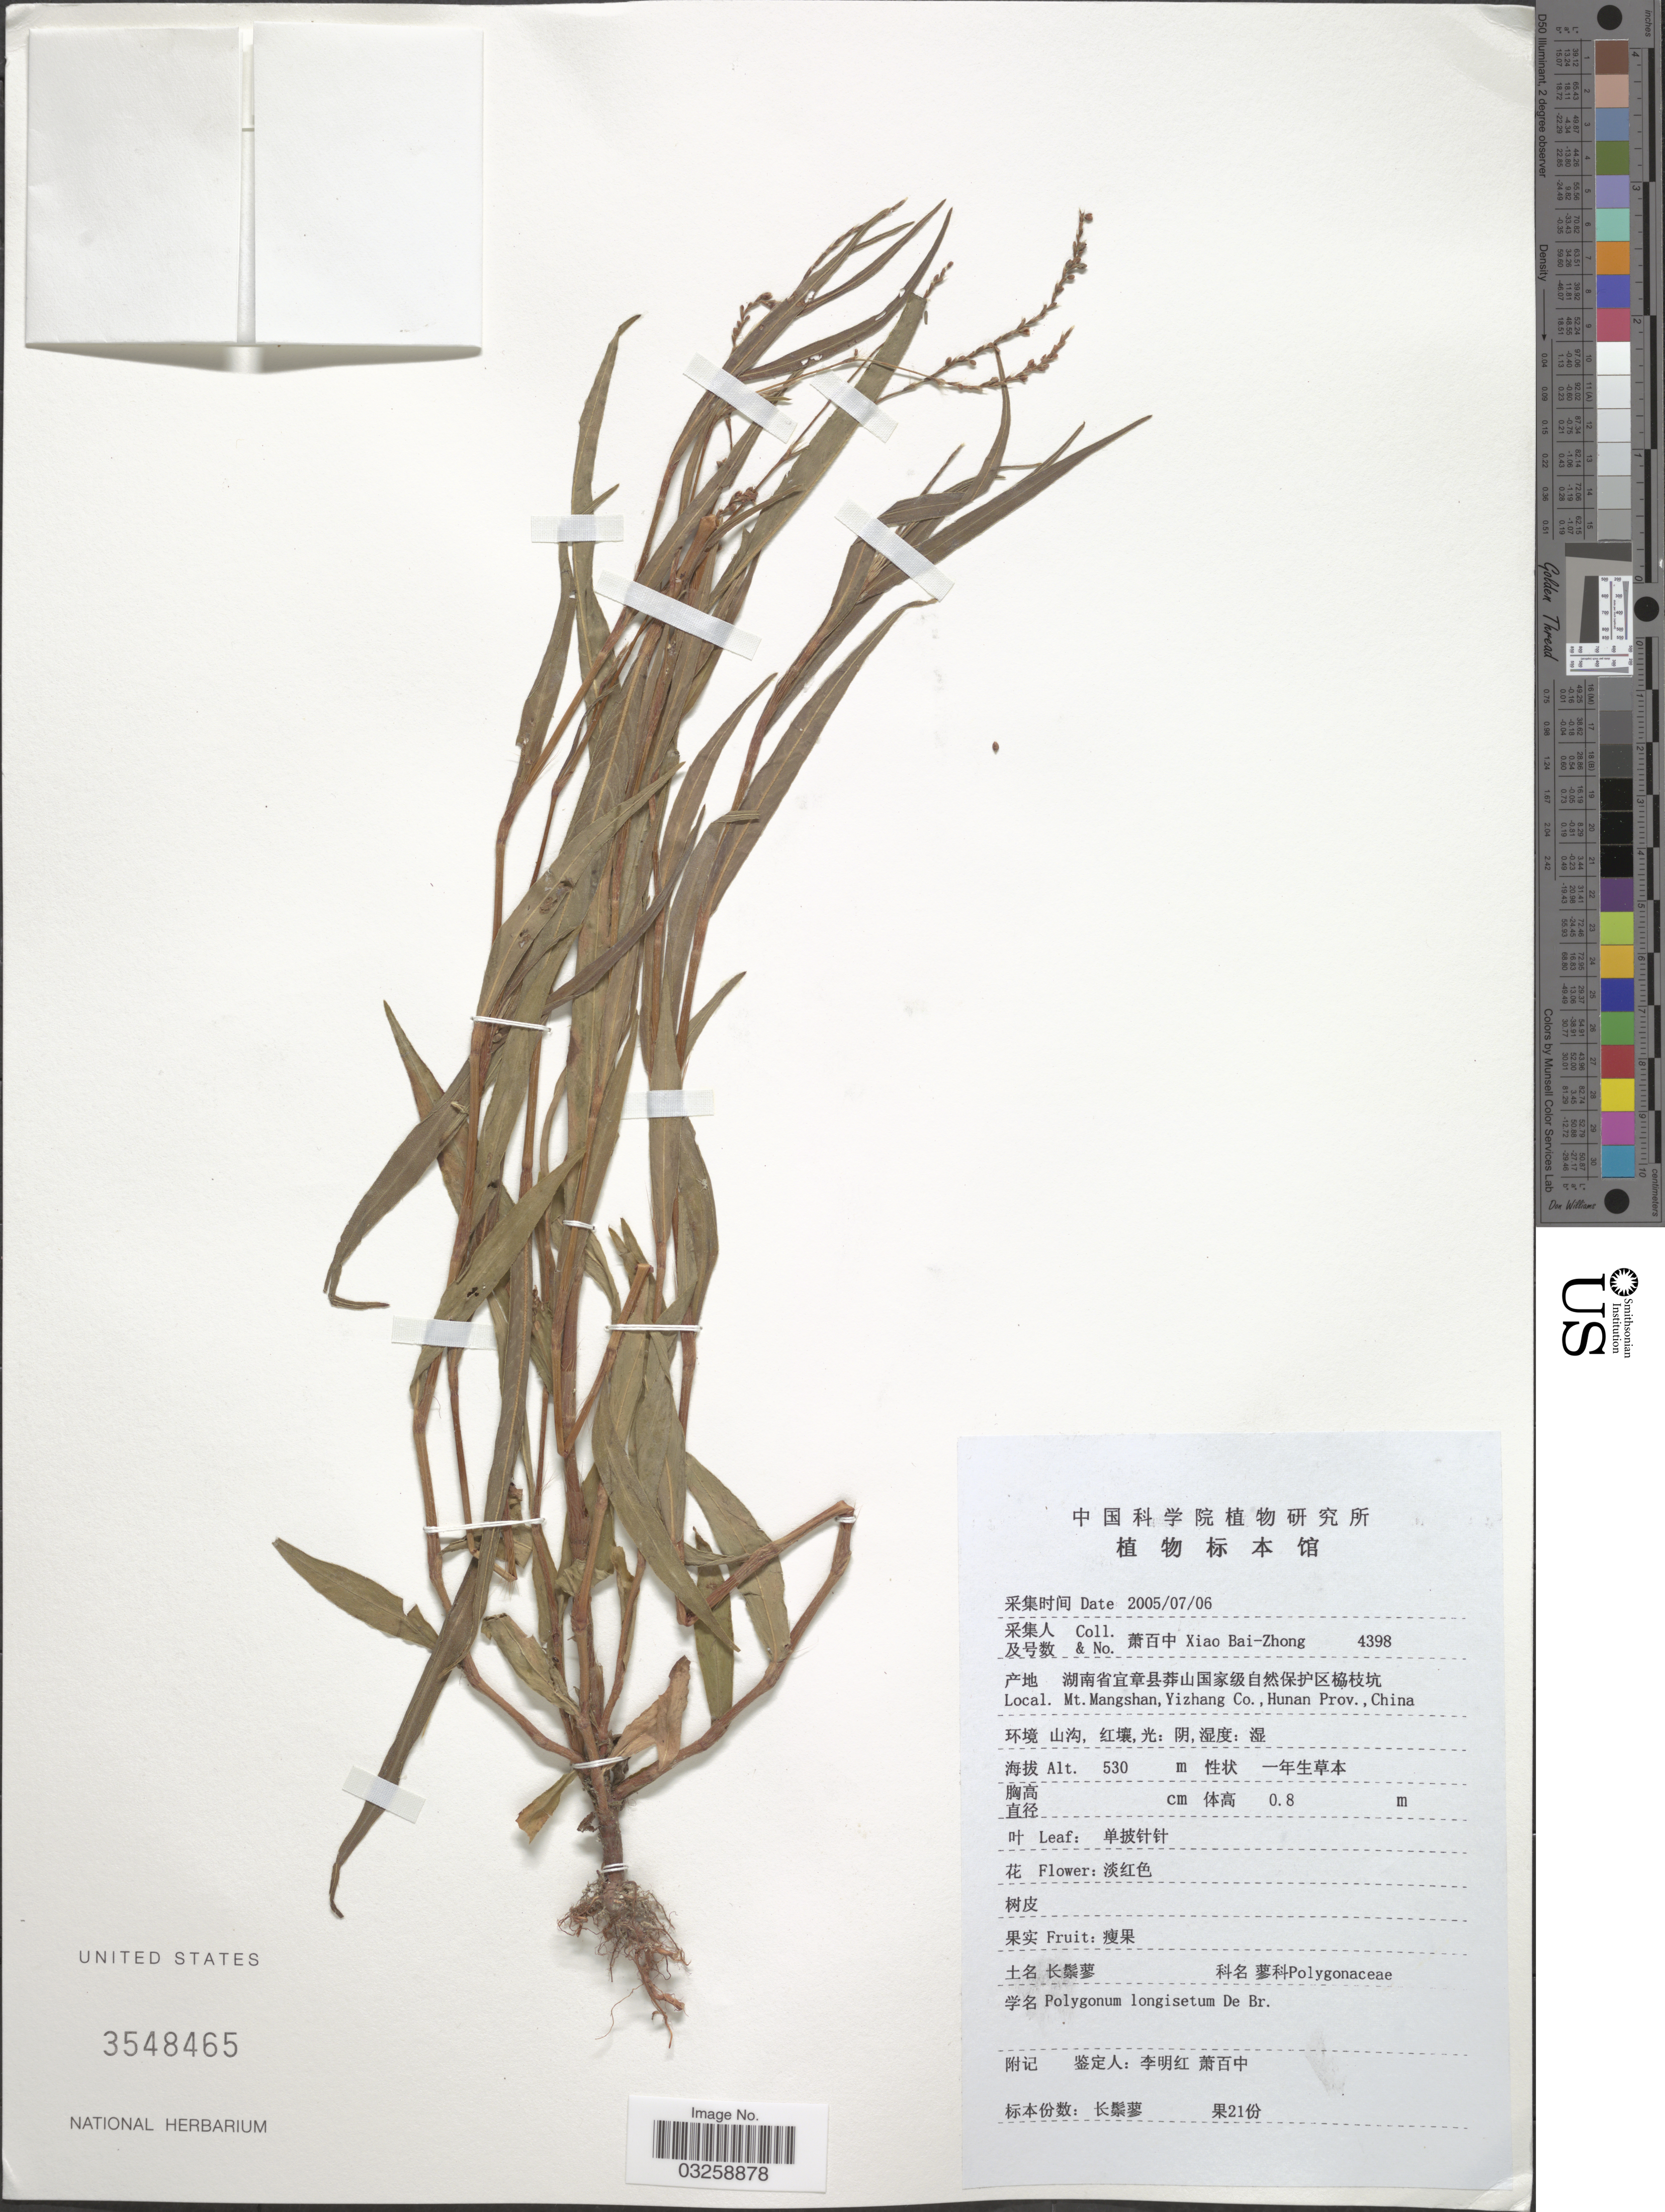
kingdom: Plantae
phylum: Tracheophyta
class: Magnoliopsida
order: Caryophyllales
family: Polygonaceae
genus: Polygonum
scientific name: Polygonum longisetum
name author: Bruijn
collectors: B. Z. Xiao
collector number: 4398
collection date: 2005-07-06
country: China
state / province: Hunan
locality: Mt. Mangshan, Yizhang Co., Hunan Prov.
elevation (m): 530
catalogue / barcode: US 3548465